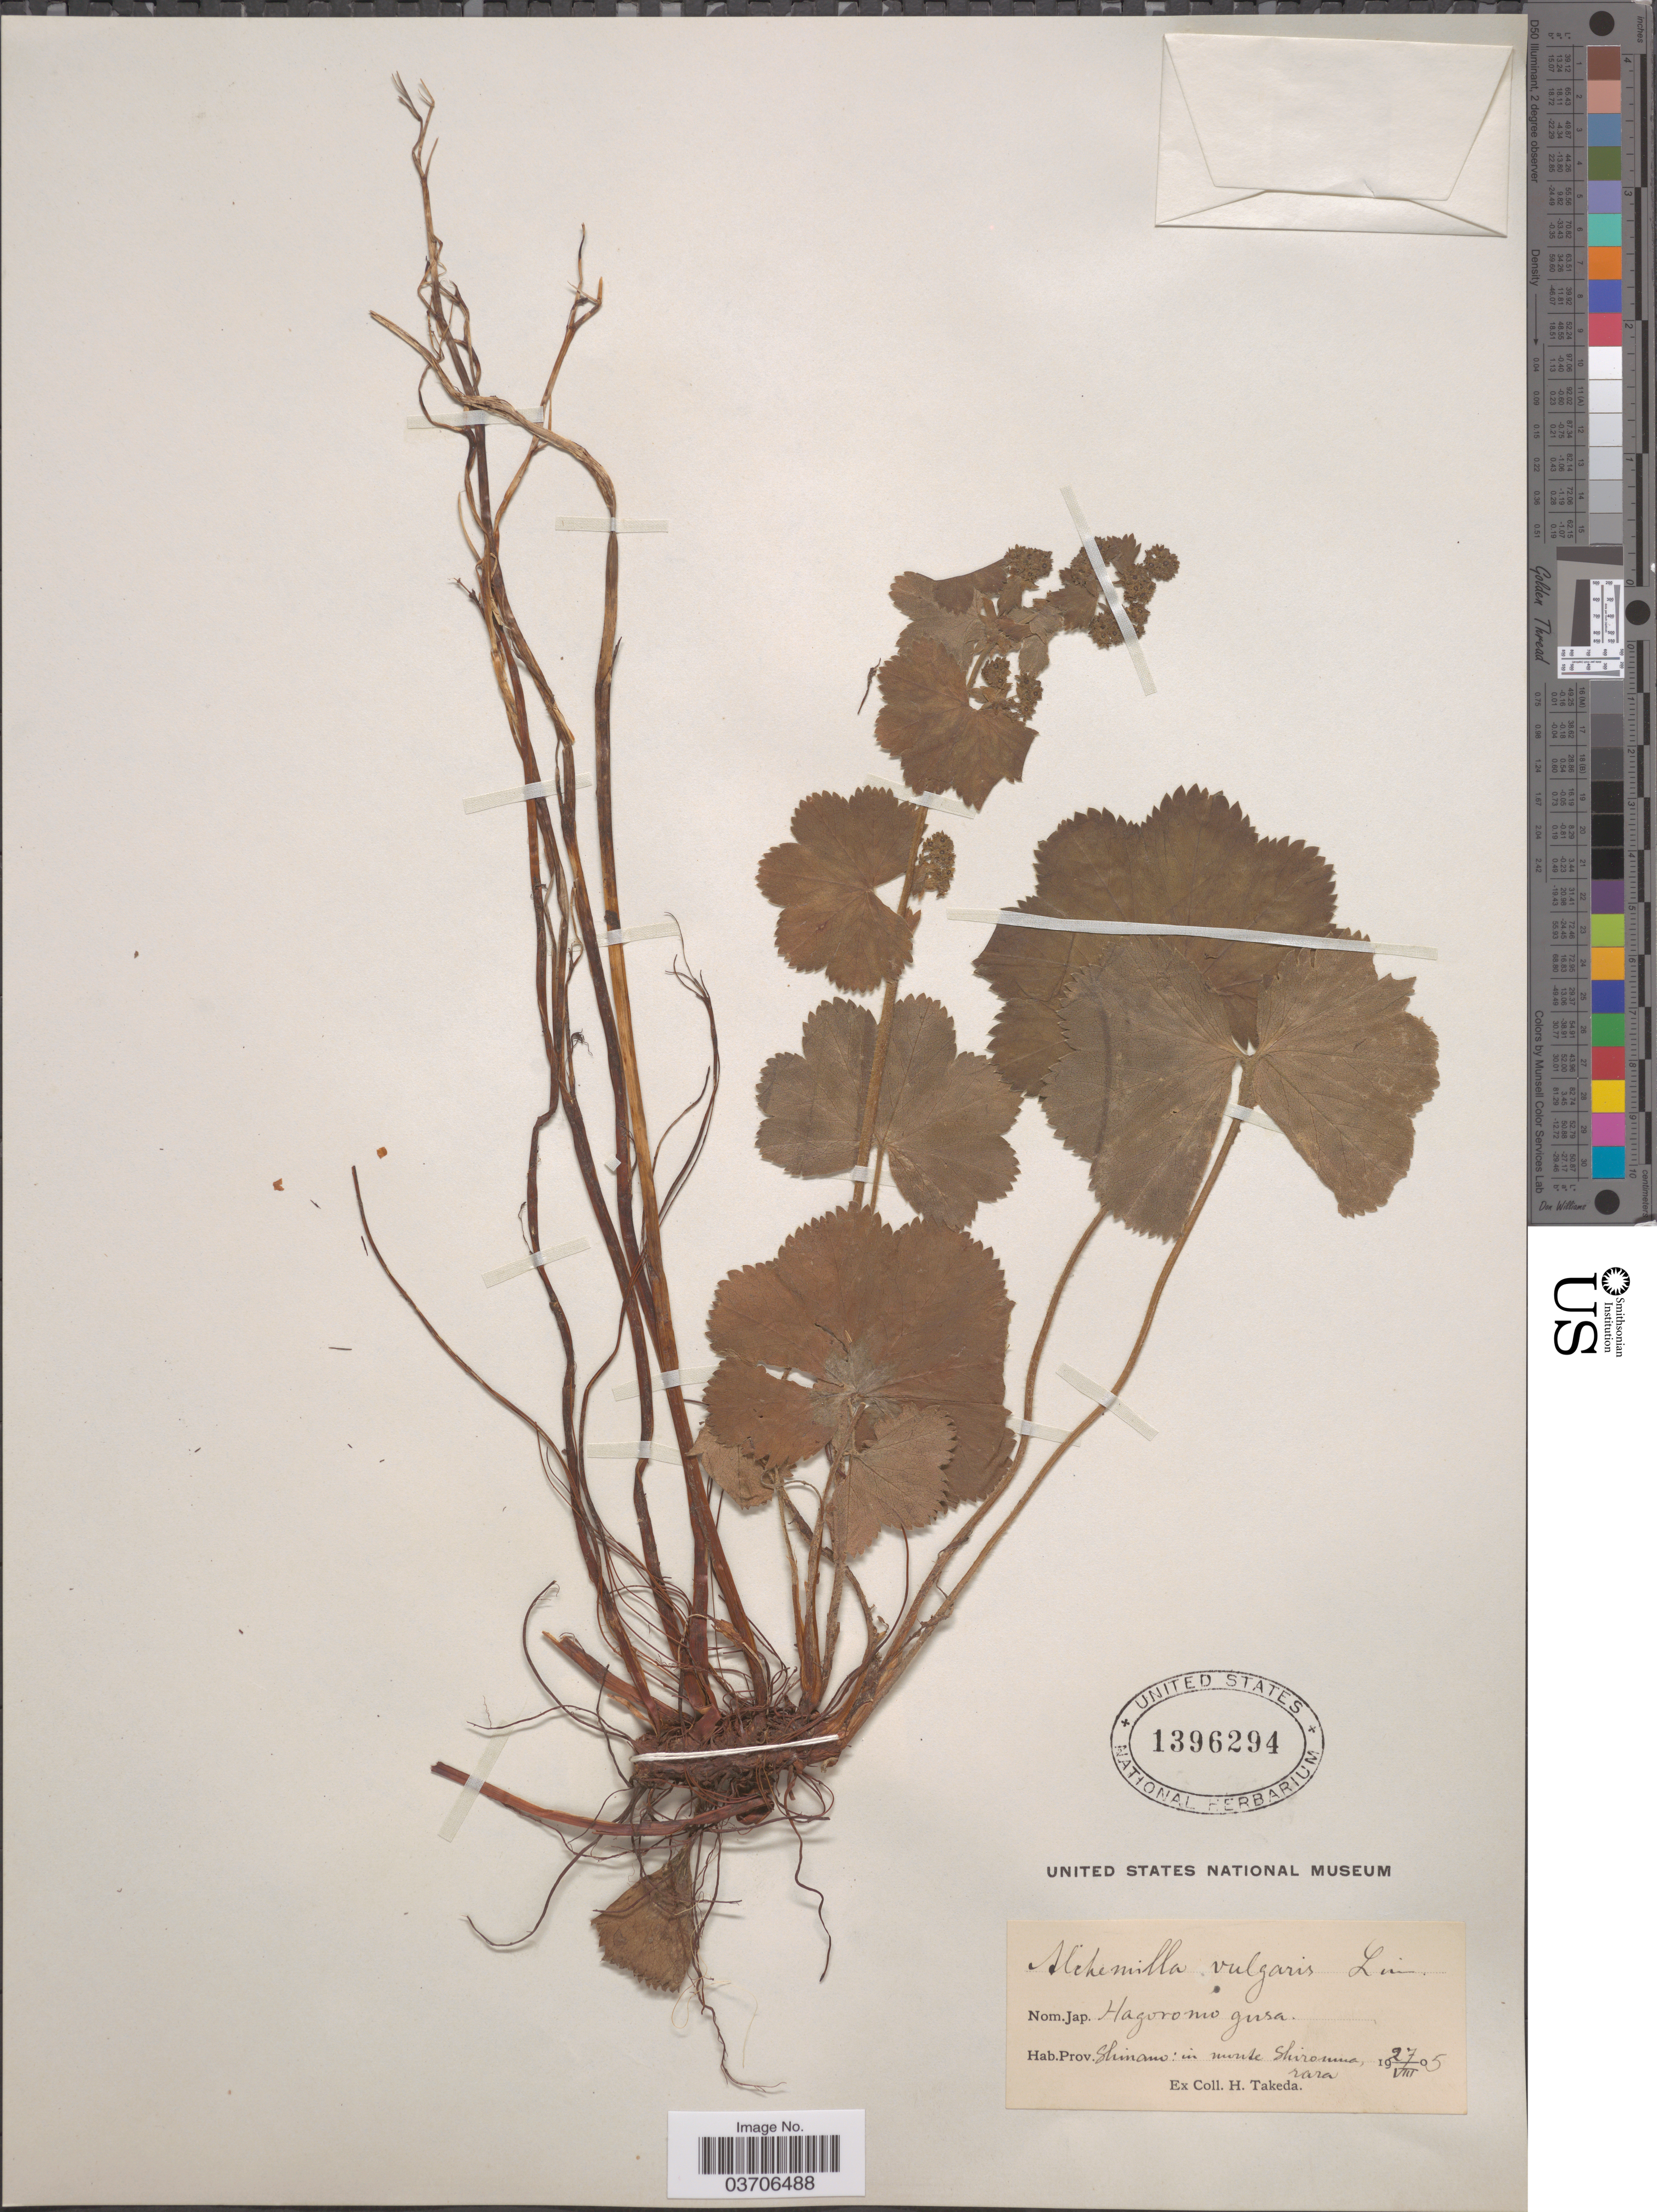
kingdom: Plantae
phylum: Tracheophyta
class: Magnoliopsida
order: Rosales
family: Rosaceae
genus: Alchemilla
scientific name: Alchemilla vulgaris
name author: L.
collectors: H. Takeda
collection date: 1905-08-27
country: Japan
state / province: Simane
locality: Prov. Shimano: in monte Shirouma, rara.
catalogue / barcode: US 1396294